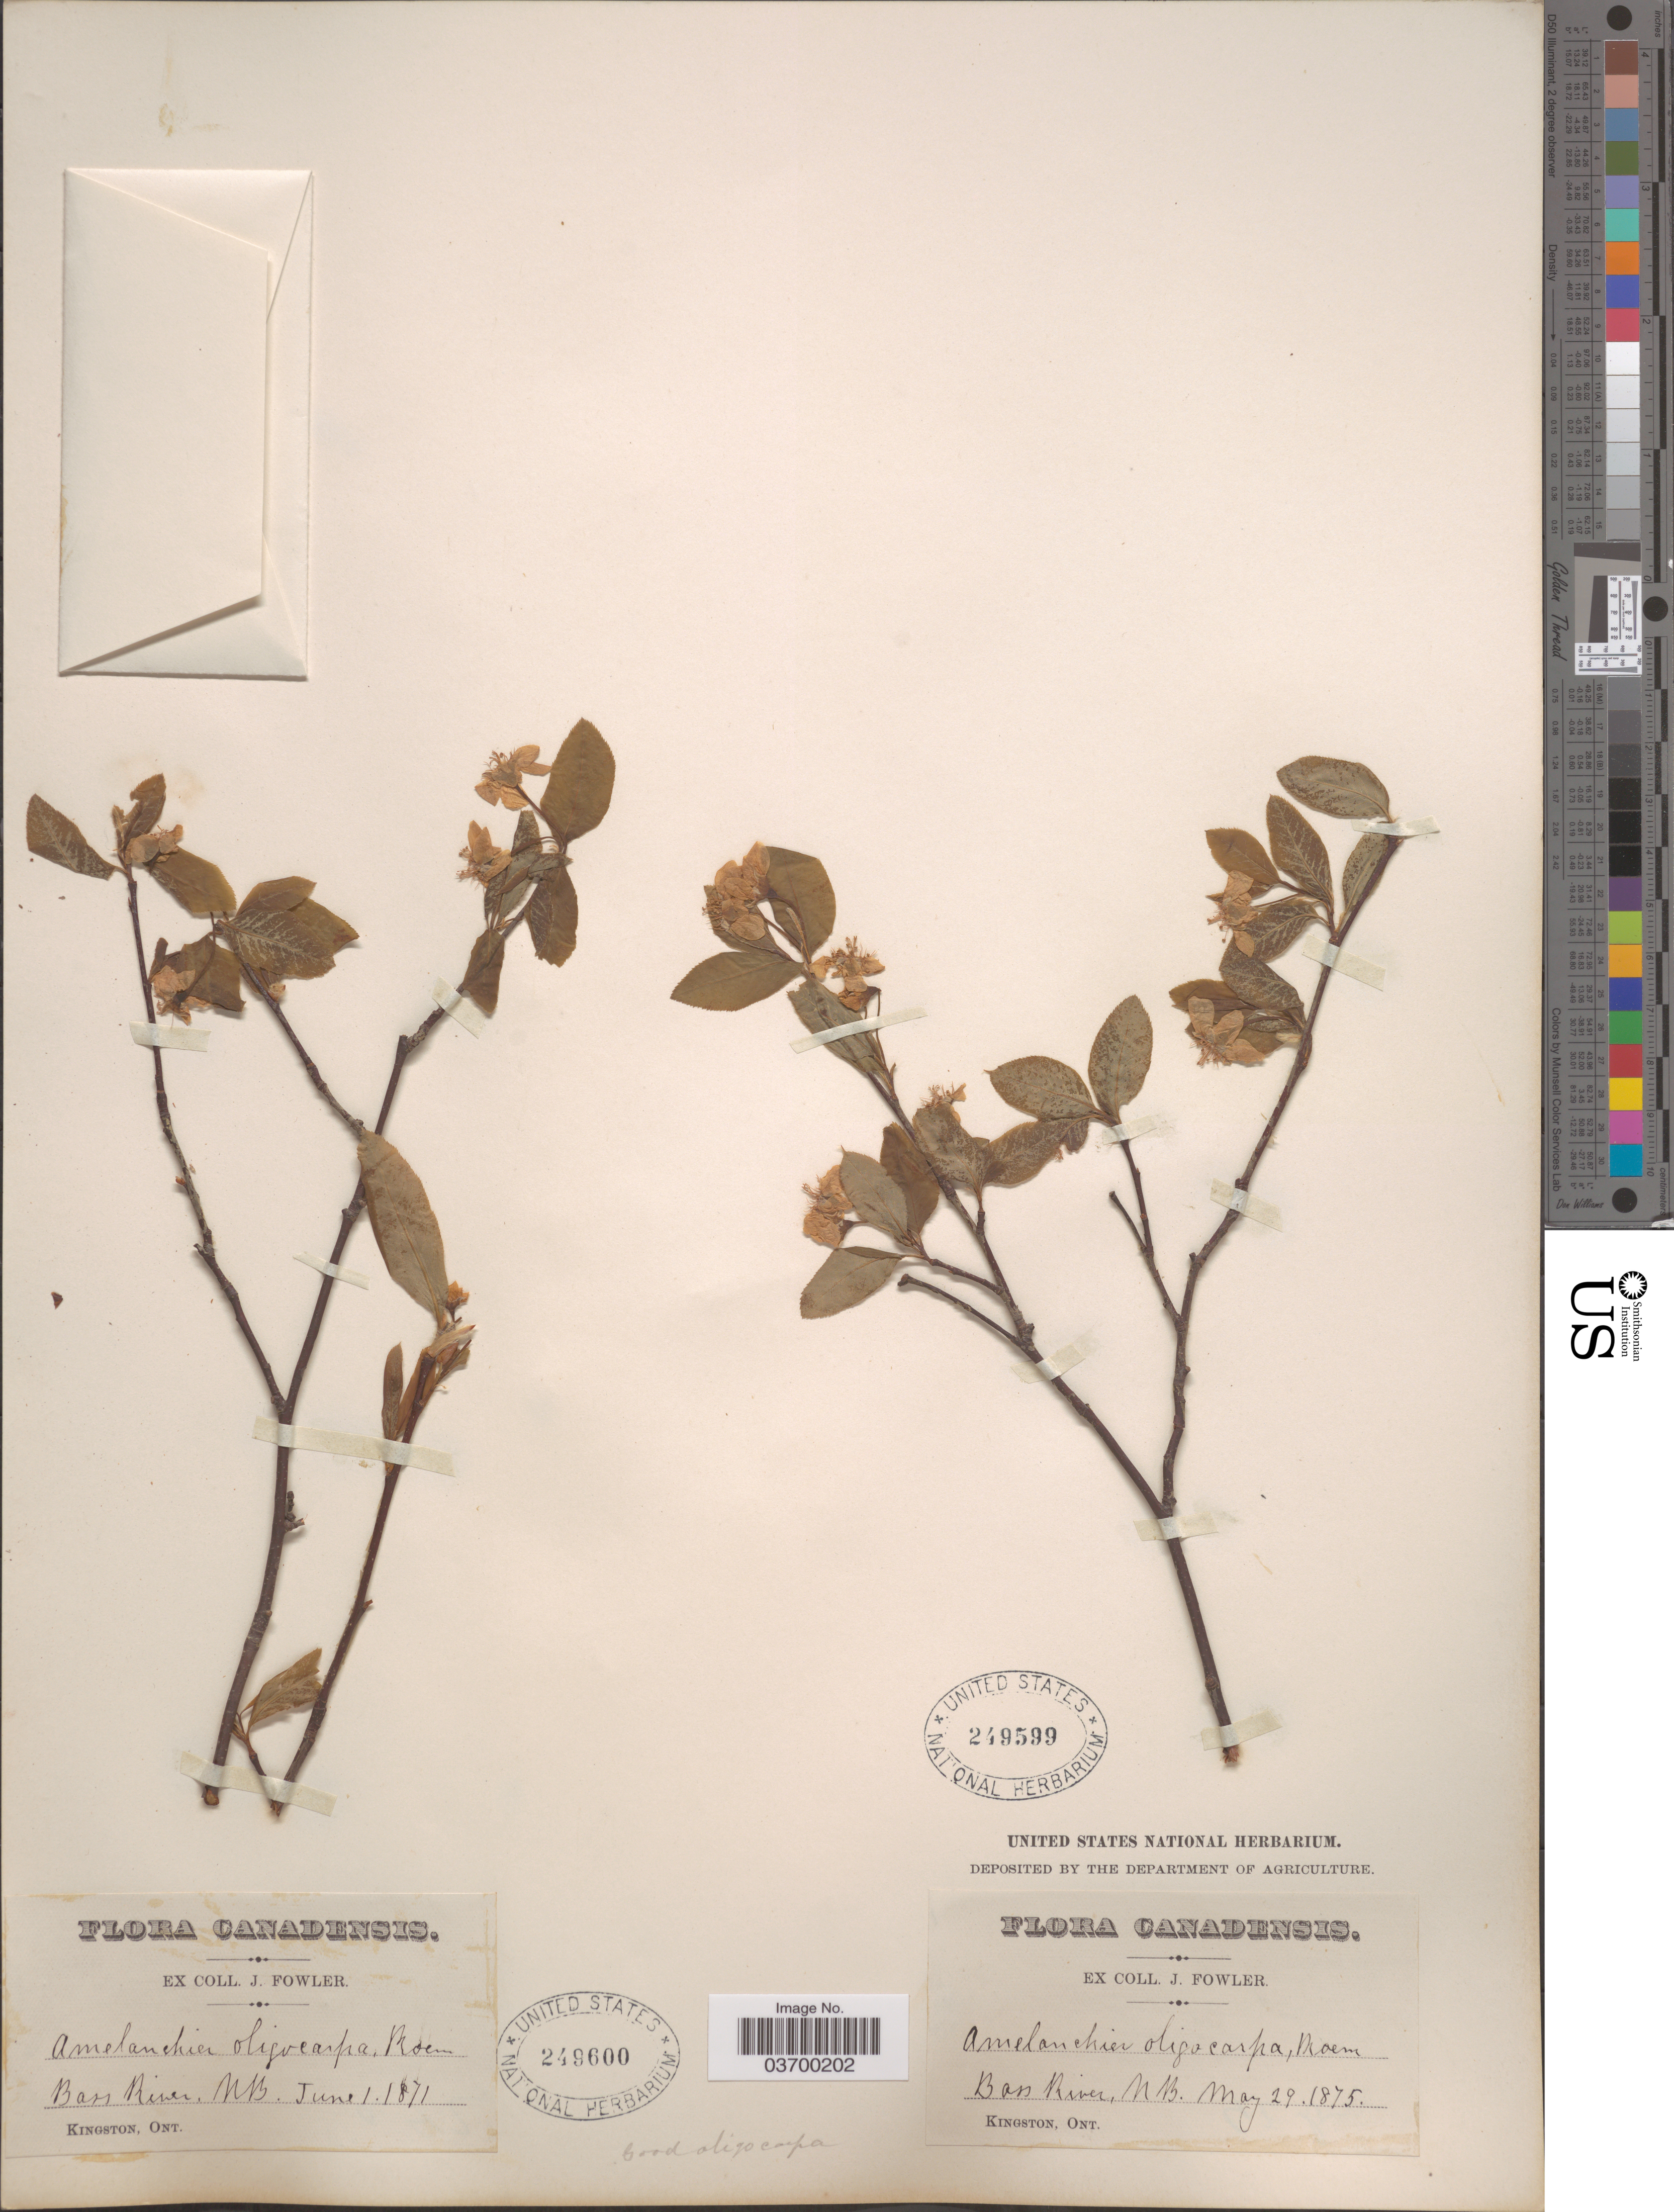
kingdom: Plantae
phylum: Tracheophyta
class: Magnoliopsida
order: Rosales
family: Rosaceae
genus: Amelanchier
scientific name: Amelanchier bartramiana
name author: (Tausch) M. Roem.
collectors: J. Fowler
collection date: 1871-06-01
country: Canada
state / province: New Brunswick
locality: Bass River.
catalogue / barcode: US 249600-2